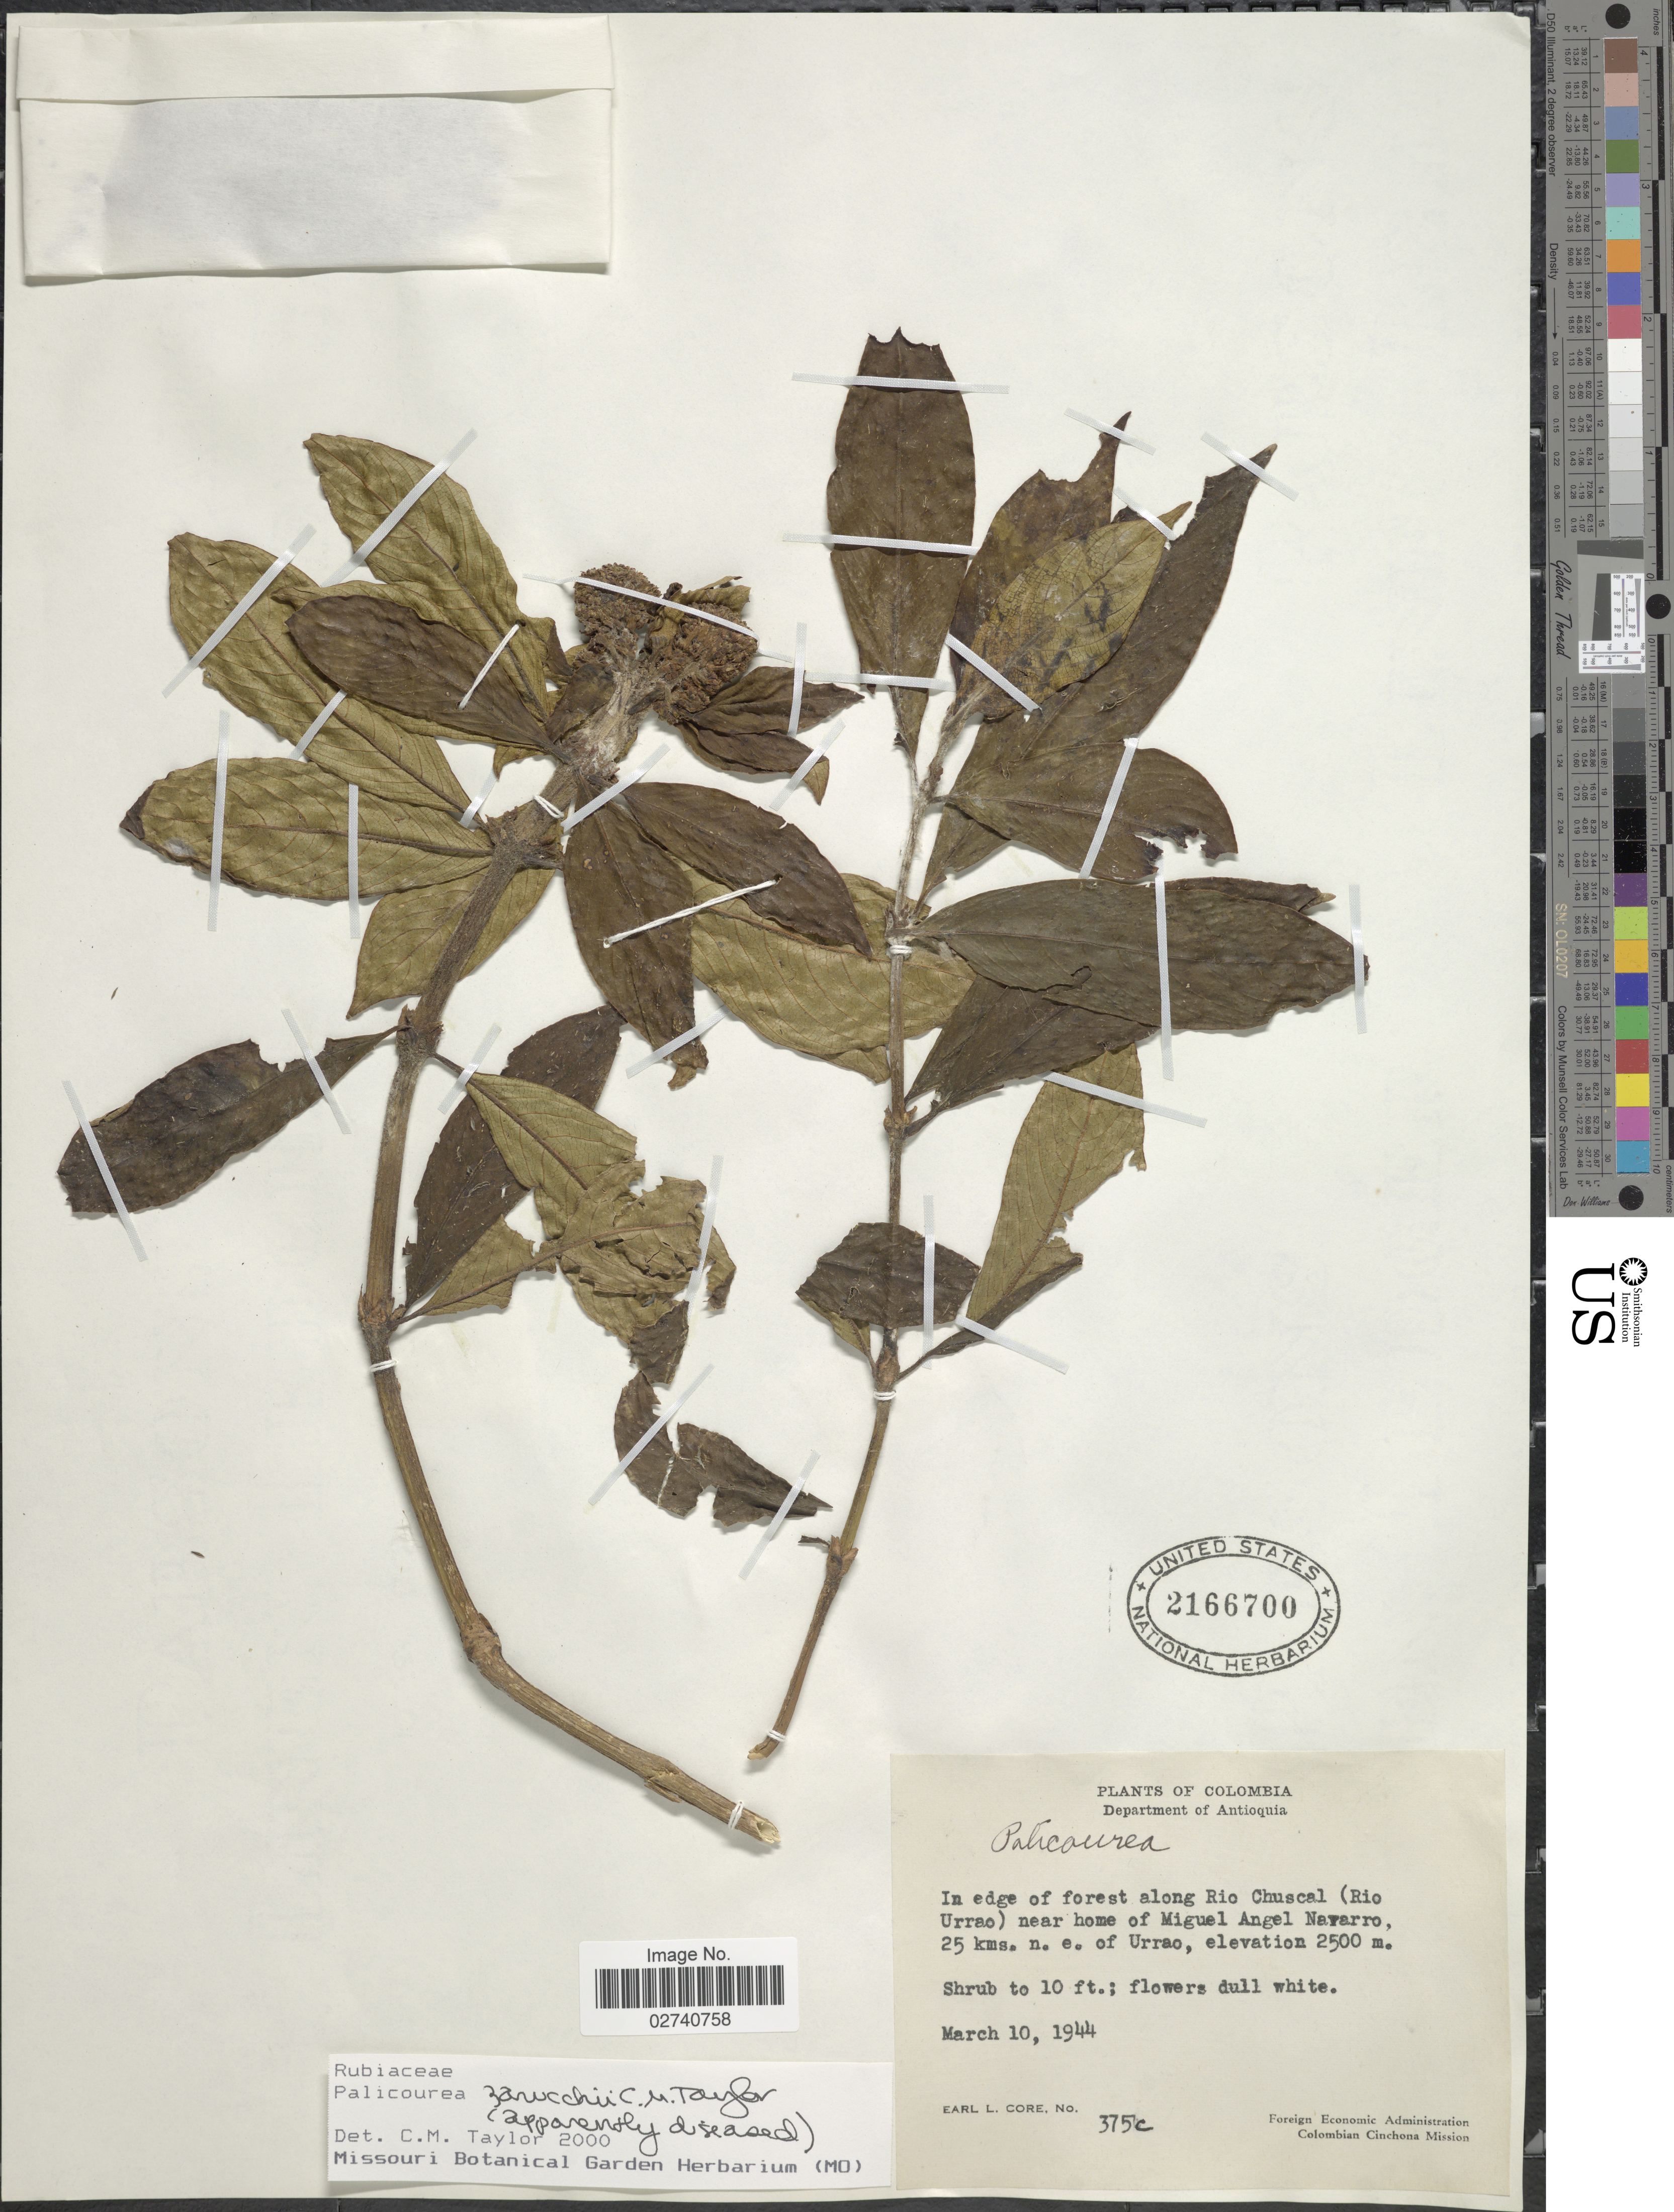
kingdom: Plantae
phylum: Tracheophyta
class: Magnoliopsida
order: Gentianales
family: Rubiaceae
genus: Palicourea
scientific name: Palicourea zarucchii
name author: C.M. Taylor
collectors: E. L. Core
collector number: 375c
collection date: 1944-03-10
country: Colombia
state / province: Antioquia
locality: Along Rio Chuscal (Rio Urrao) near home of Miguel Angel Navarro, 25 kms. n.e. of Urrao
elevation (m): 2500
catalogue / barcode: US 2166700